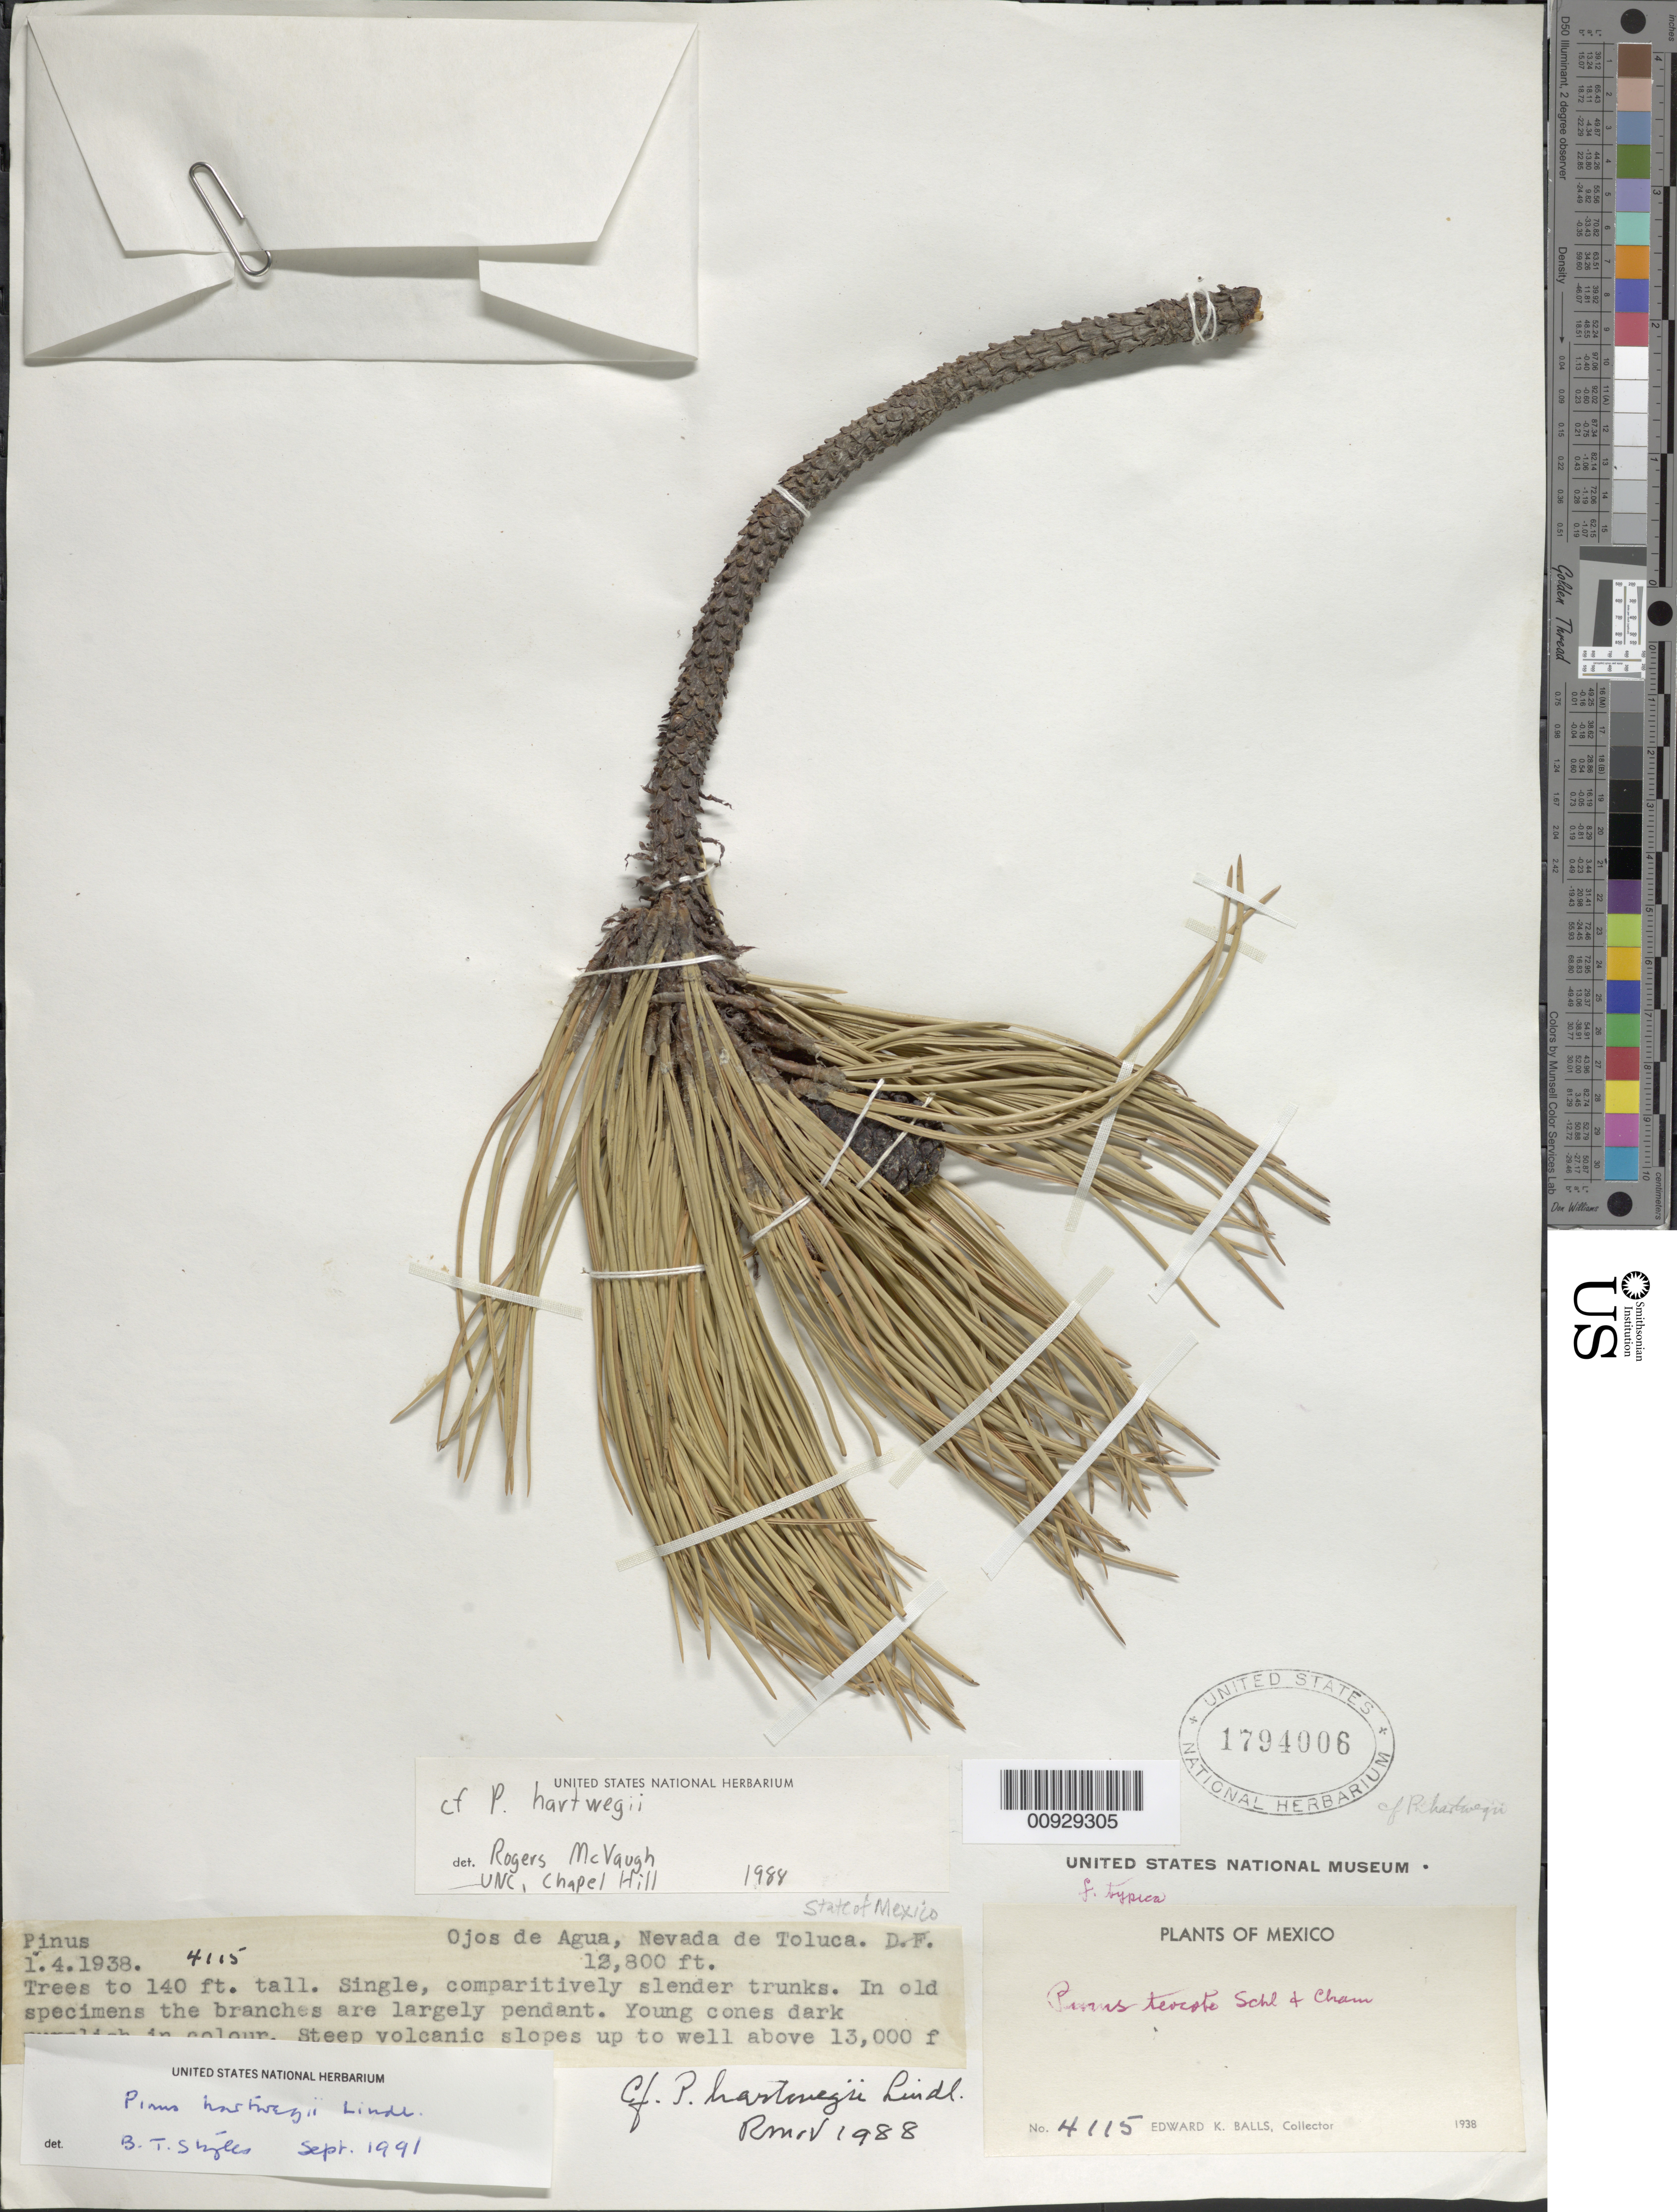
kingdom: Plantae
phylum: Tracheophyta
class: Pinopsida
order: Pinales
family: Pinaceae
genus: Pinus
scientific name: Pinus hartwegii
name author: Lindl.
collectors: E. K. Balls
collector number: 4115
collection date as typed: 01 Apr 1938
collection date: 1938-04-01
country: Mexico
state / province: México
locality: Ojos de Agua, Nevada [sic] de Toluca.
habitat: Steep volcanic slopes up to well above 13000 ft.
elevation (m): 3901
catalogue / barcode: US 1794006